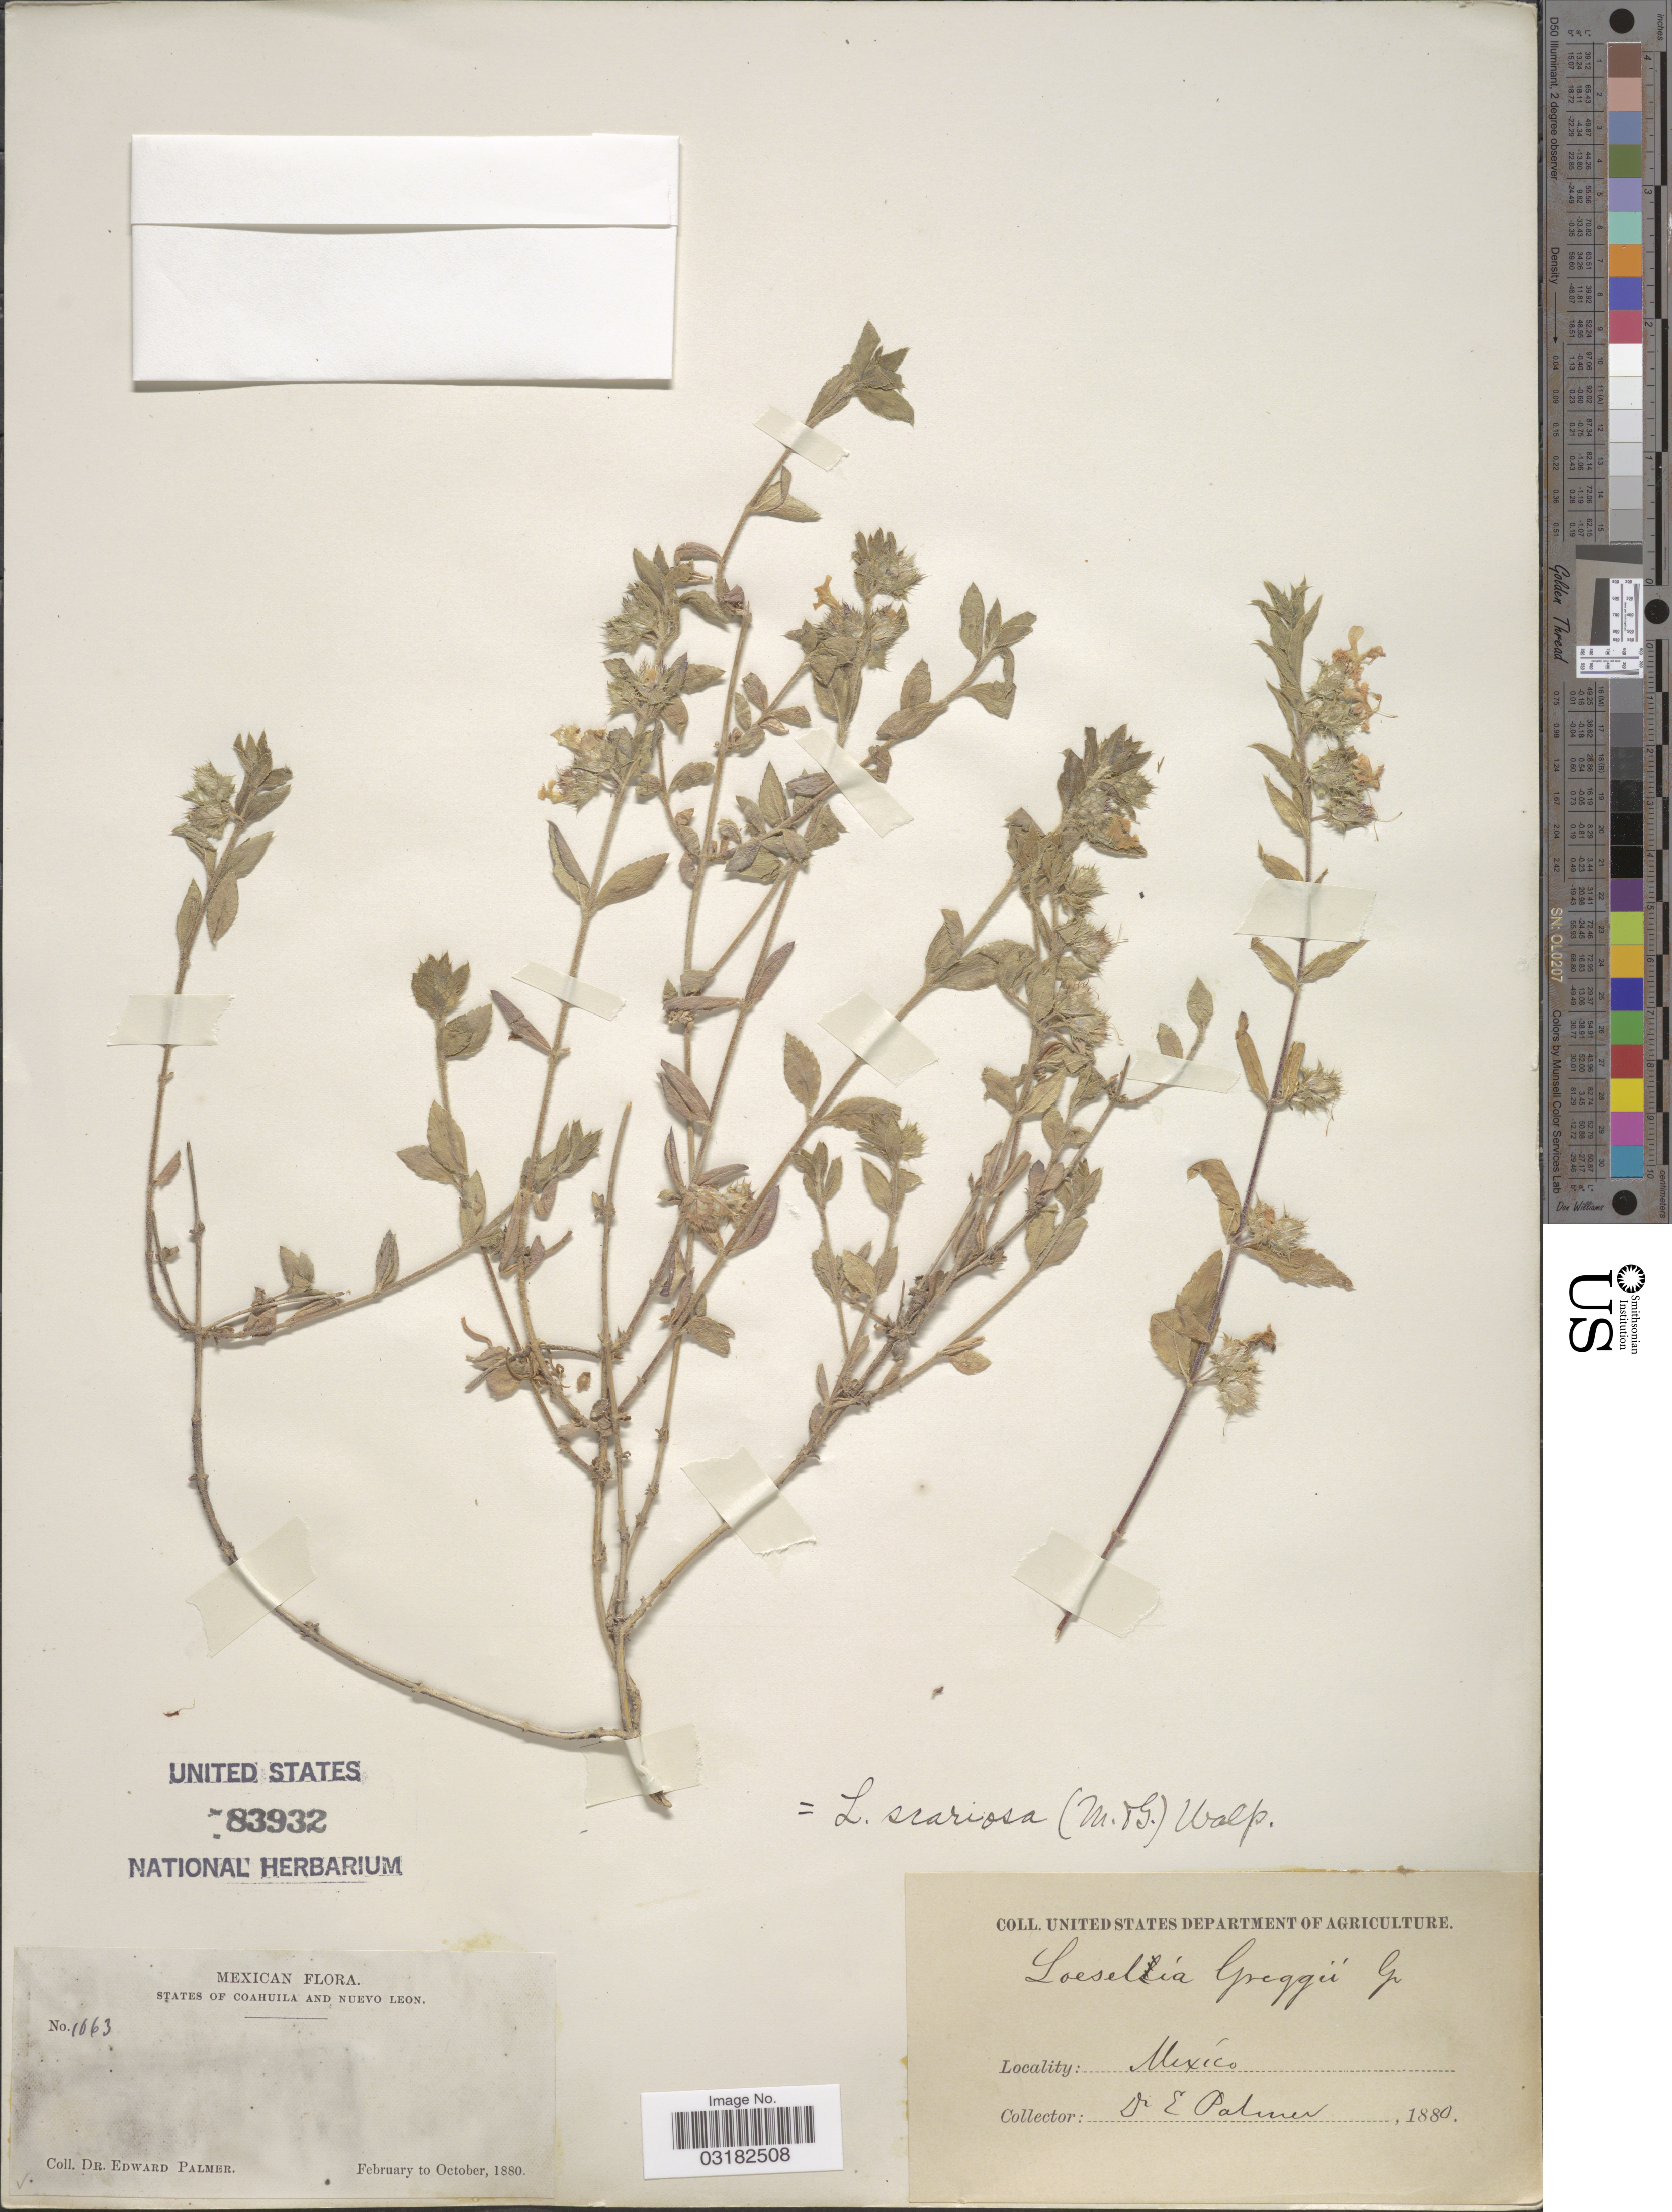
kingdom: Plantae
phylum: Tracheophyta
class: Magnoliopsida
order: Ericales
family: Polemoniaceae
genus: Loeselia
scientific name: Loeselia greggii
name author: S. Watson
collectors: E. Palmer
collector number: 1663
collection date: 1880-02/1880-10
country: Mexico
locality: States of Coahuila and Nuevo Léon.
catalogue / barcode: US 83932